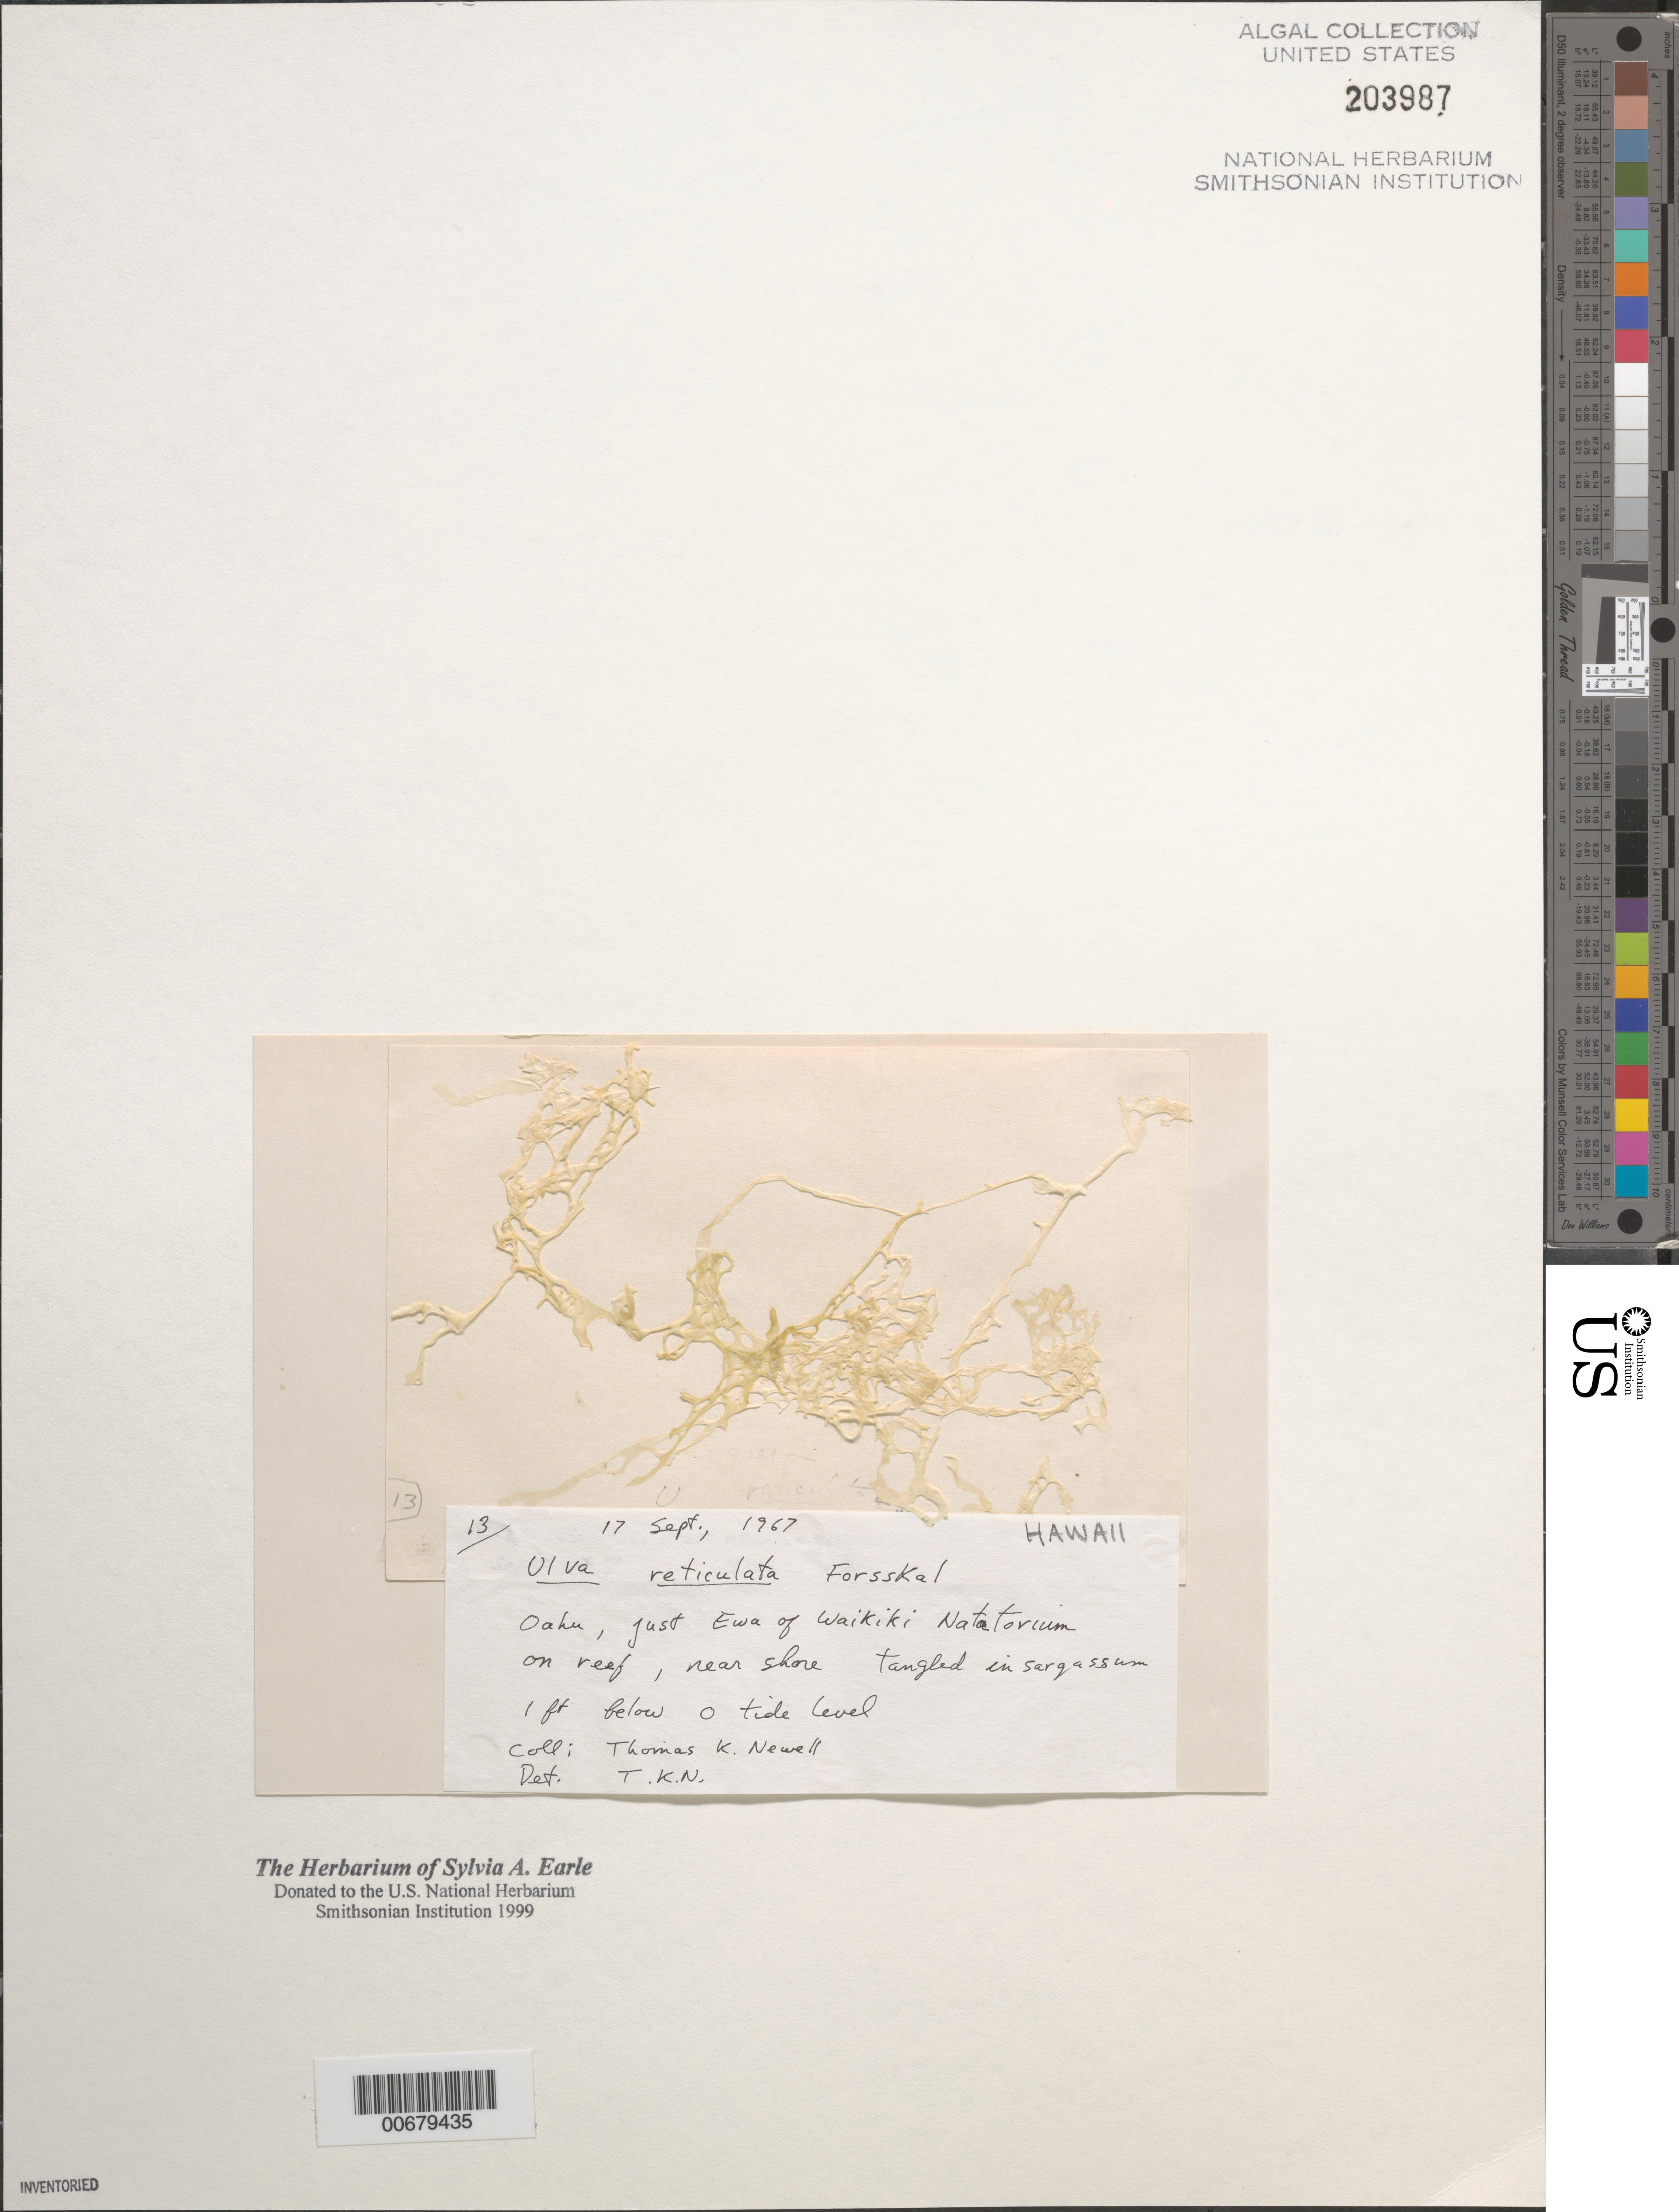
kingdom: Plantae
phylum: Chlorophyta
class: Ulvophyceae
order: Ulvales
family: Ulvaceae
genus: Ulva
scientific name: Ulva reticulata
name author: Forssk.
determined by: Newell, Thomas K.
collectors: T. K. Newell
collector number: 13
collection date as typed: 17 Sep 1967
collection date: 1967-09-17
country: United States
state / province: Hawaii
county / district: Honolulu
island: Oahu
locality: Just east or Ewa of Waikiki Natatorium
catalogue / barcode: US 203987